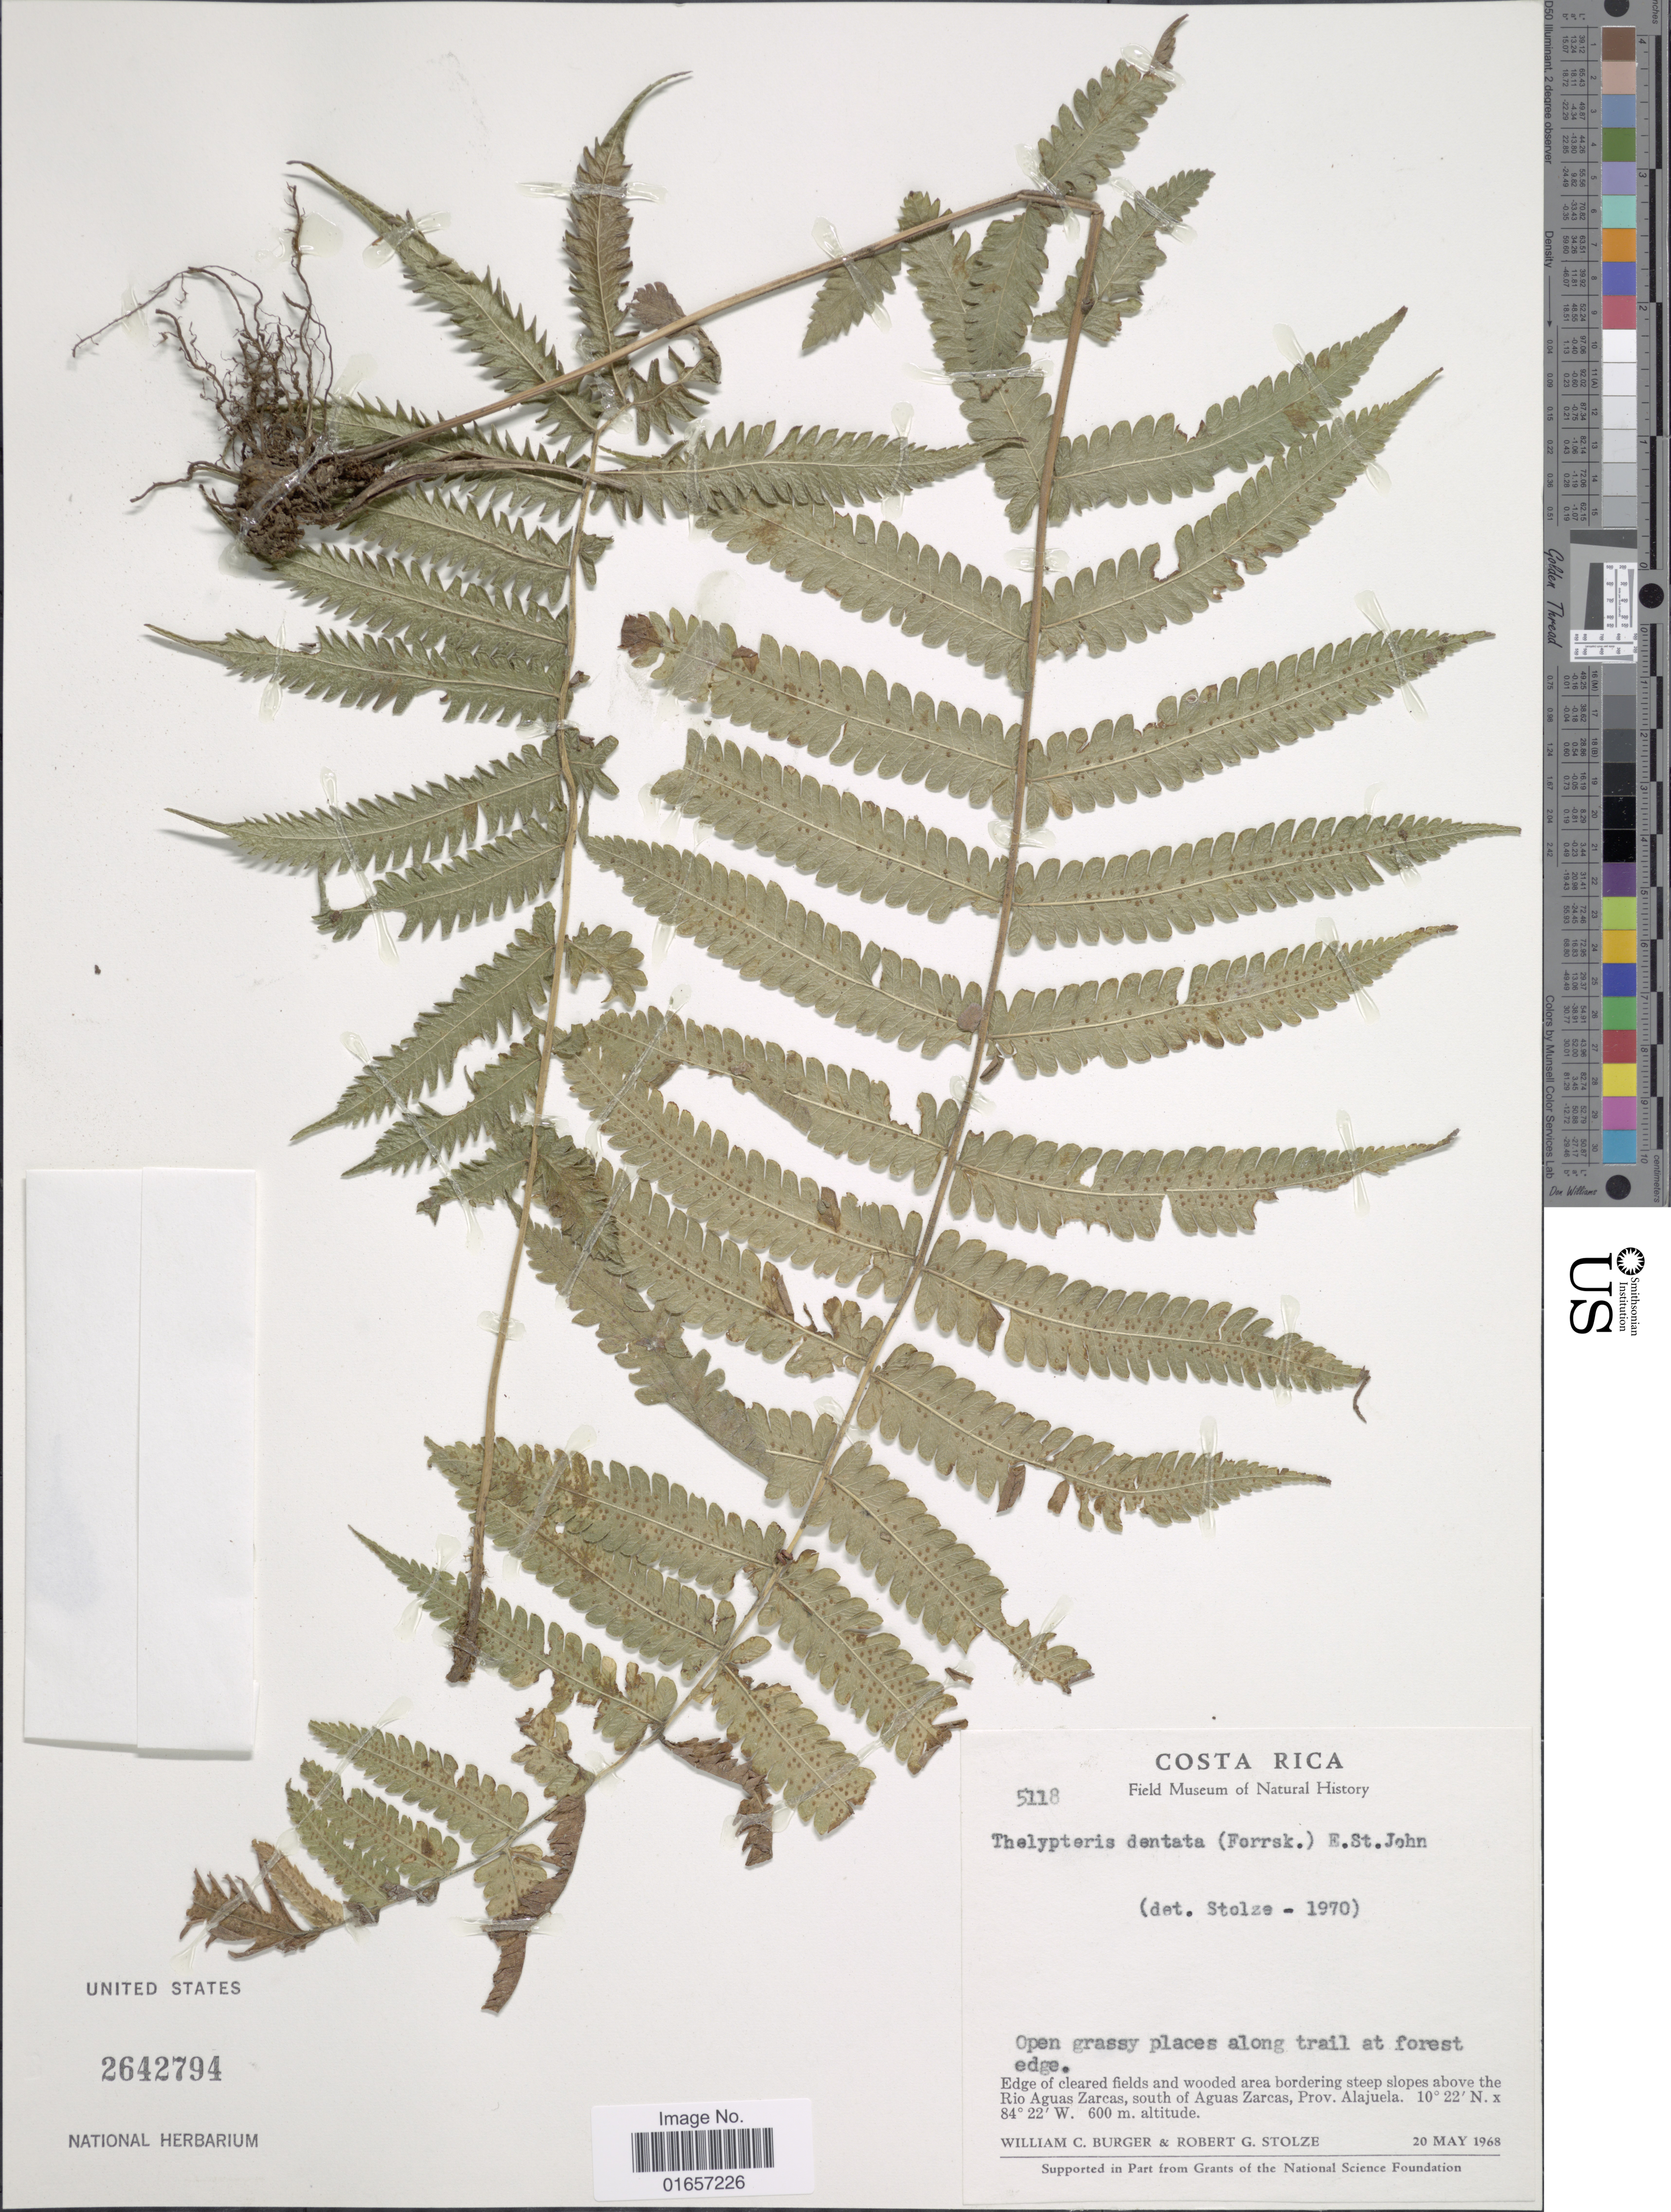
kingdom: Plantae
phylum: Tracheophyta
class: Polypodiopsida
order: Polypodiales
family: Thelypteridaceae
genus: Christella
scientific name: Christella dentata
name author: (Forssk.) Brownsey & Jermy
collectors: W. Burger & R. G. Stolze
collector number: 5118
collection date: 1968-05-20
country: Costa Rica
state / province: Alajuela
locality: Edge of cleared fields and wooded area bordering steep slopes above the Rio Aguas Zarcas, south of Zarcas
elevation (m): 600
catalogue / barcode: US 2642794